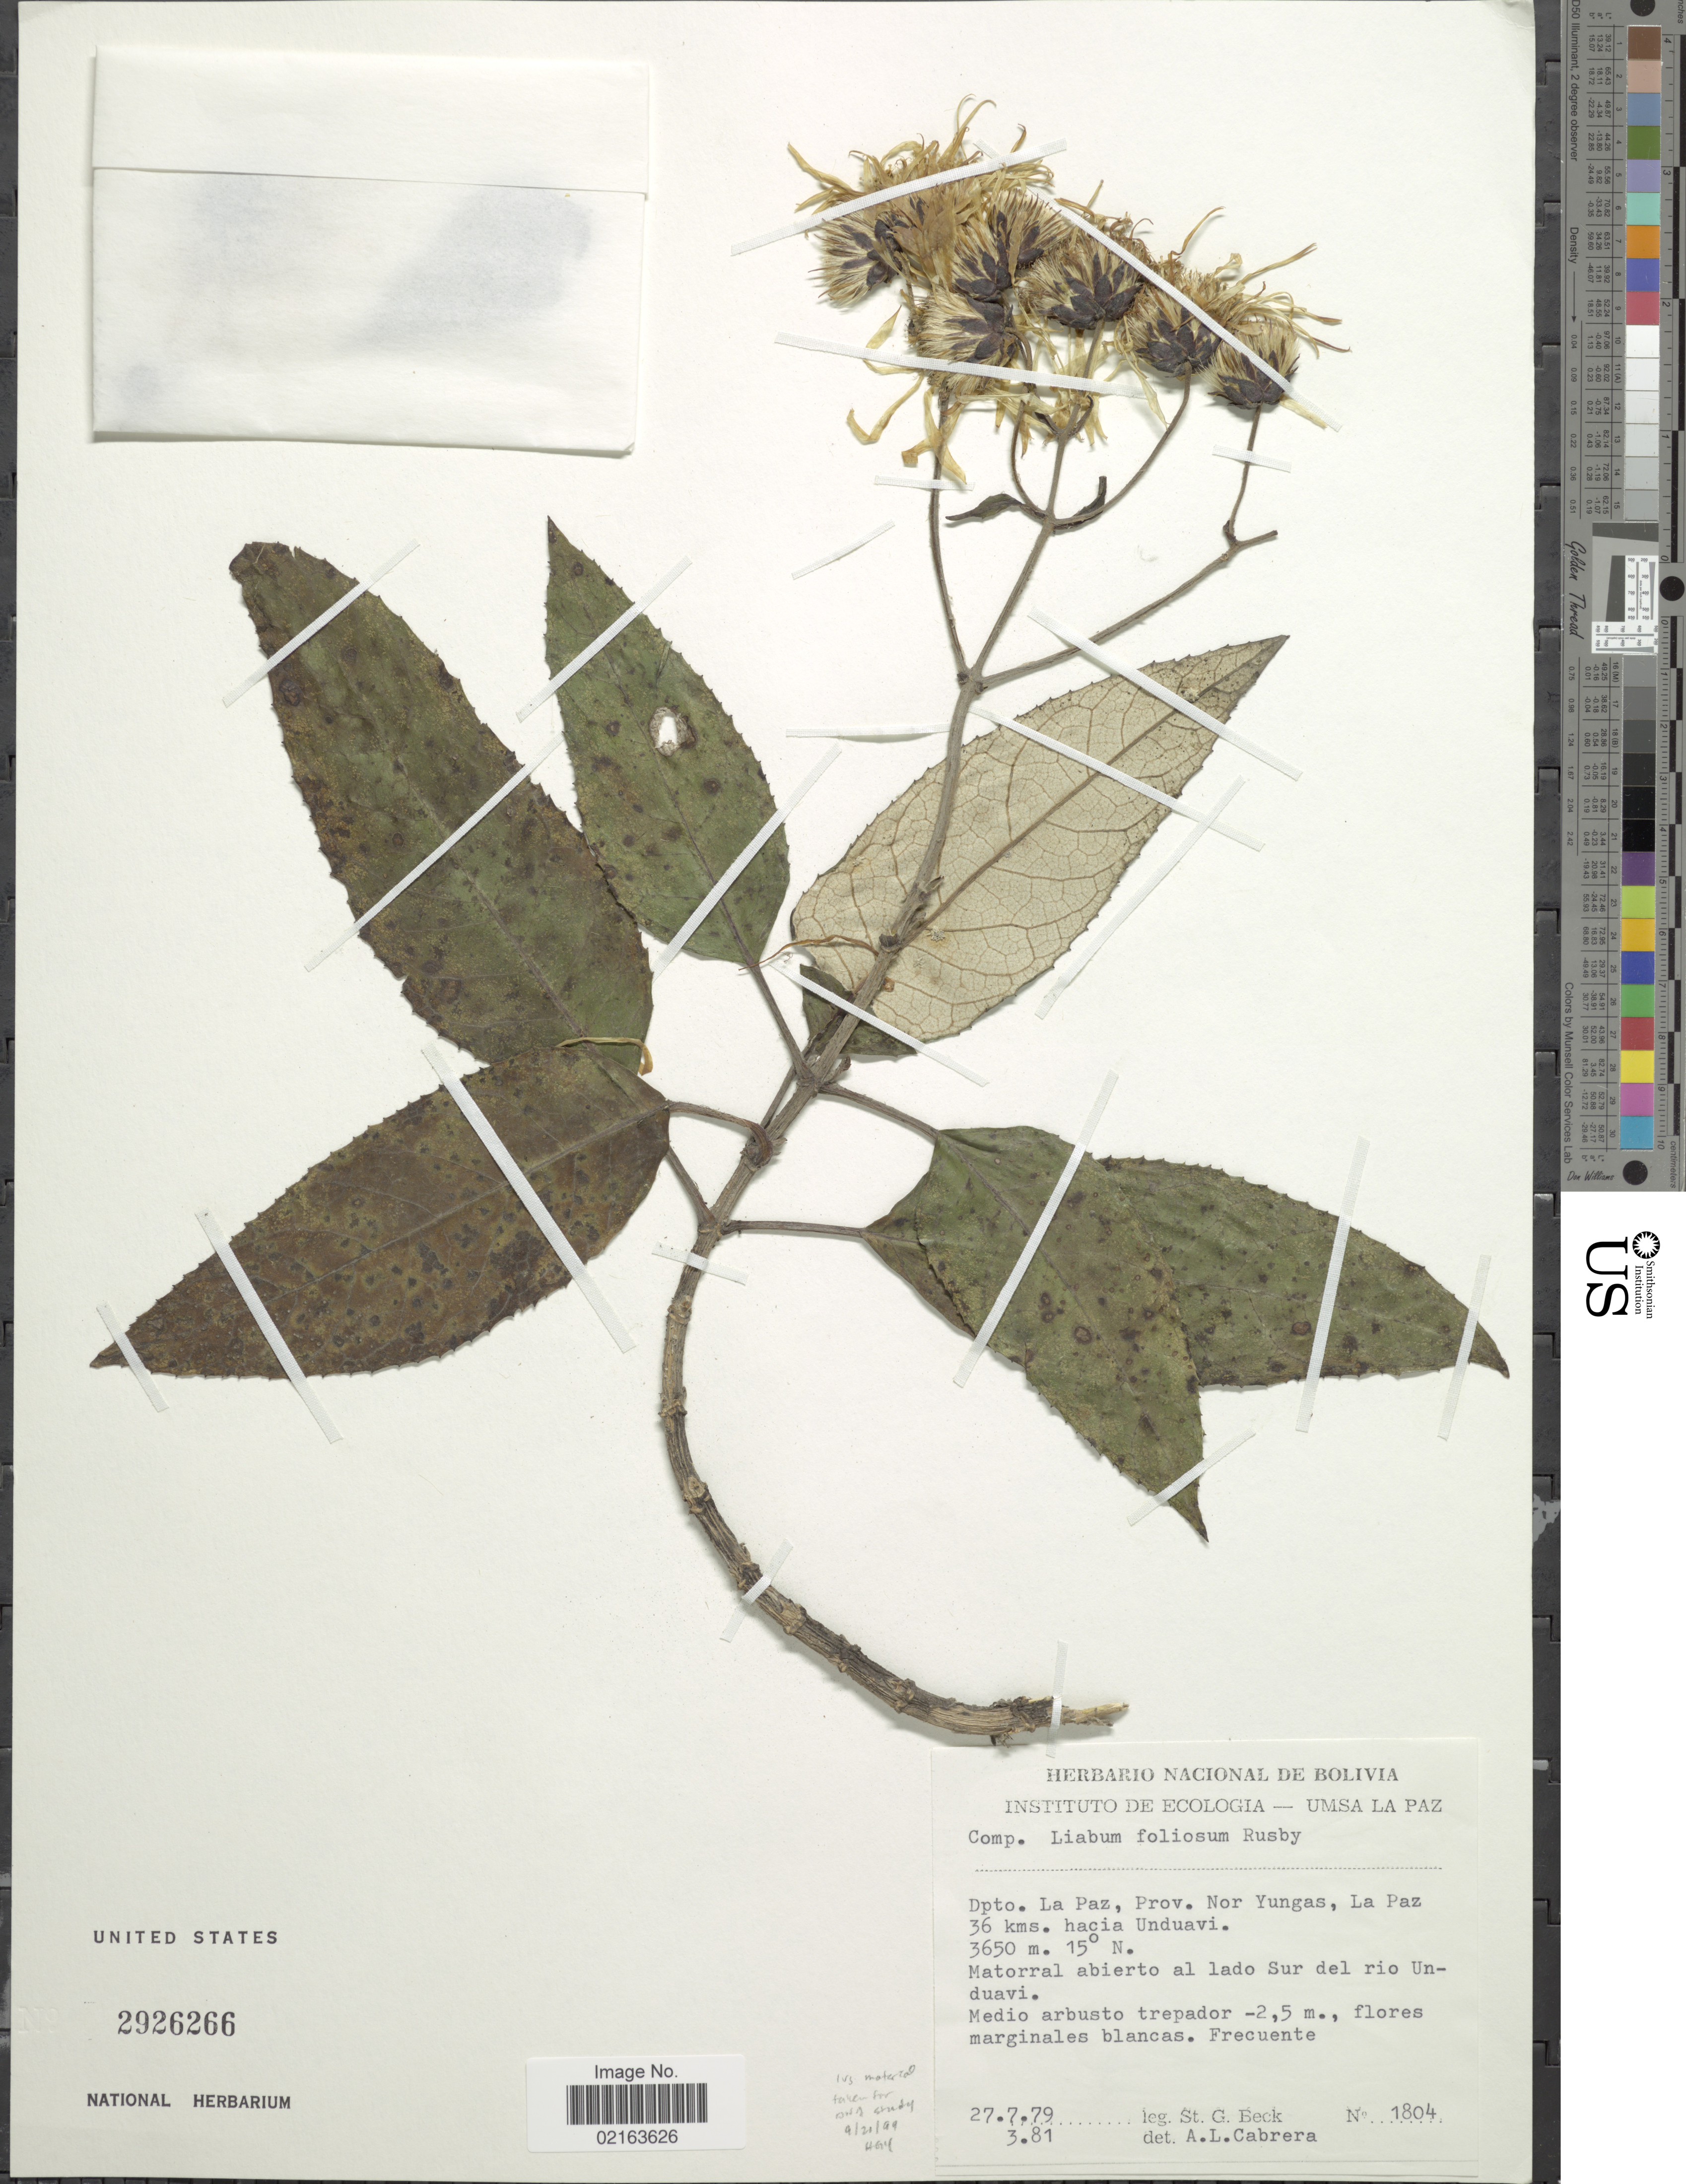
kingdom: Plantae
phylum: Tracheophyta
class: Magnoliopsida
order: Asterales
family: Asteraceae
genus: Munnozia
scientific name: Munnozia foliosa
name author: Rusby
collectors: S. G. Beck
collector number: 1804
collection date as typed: Transcribed d/m/y: 27/7/79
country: Bolivia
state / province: La Paz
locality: Dpto. La Paz, Prov. Nor Yungas, La Paz 36 kms. hacia Unduavi. Matorral abierto al lado Sur del rio Unduavi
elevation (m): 3650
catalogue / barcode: US 2926266